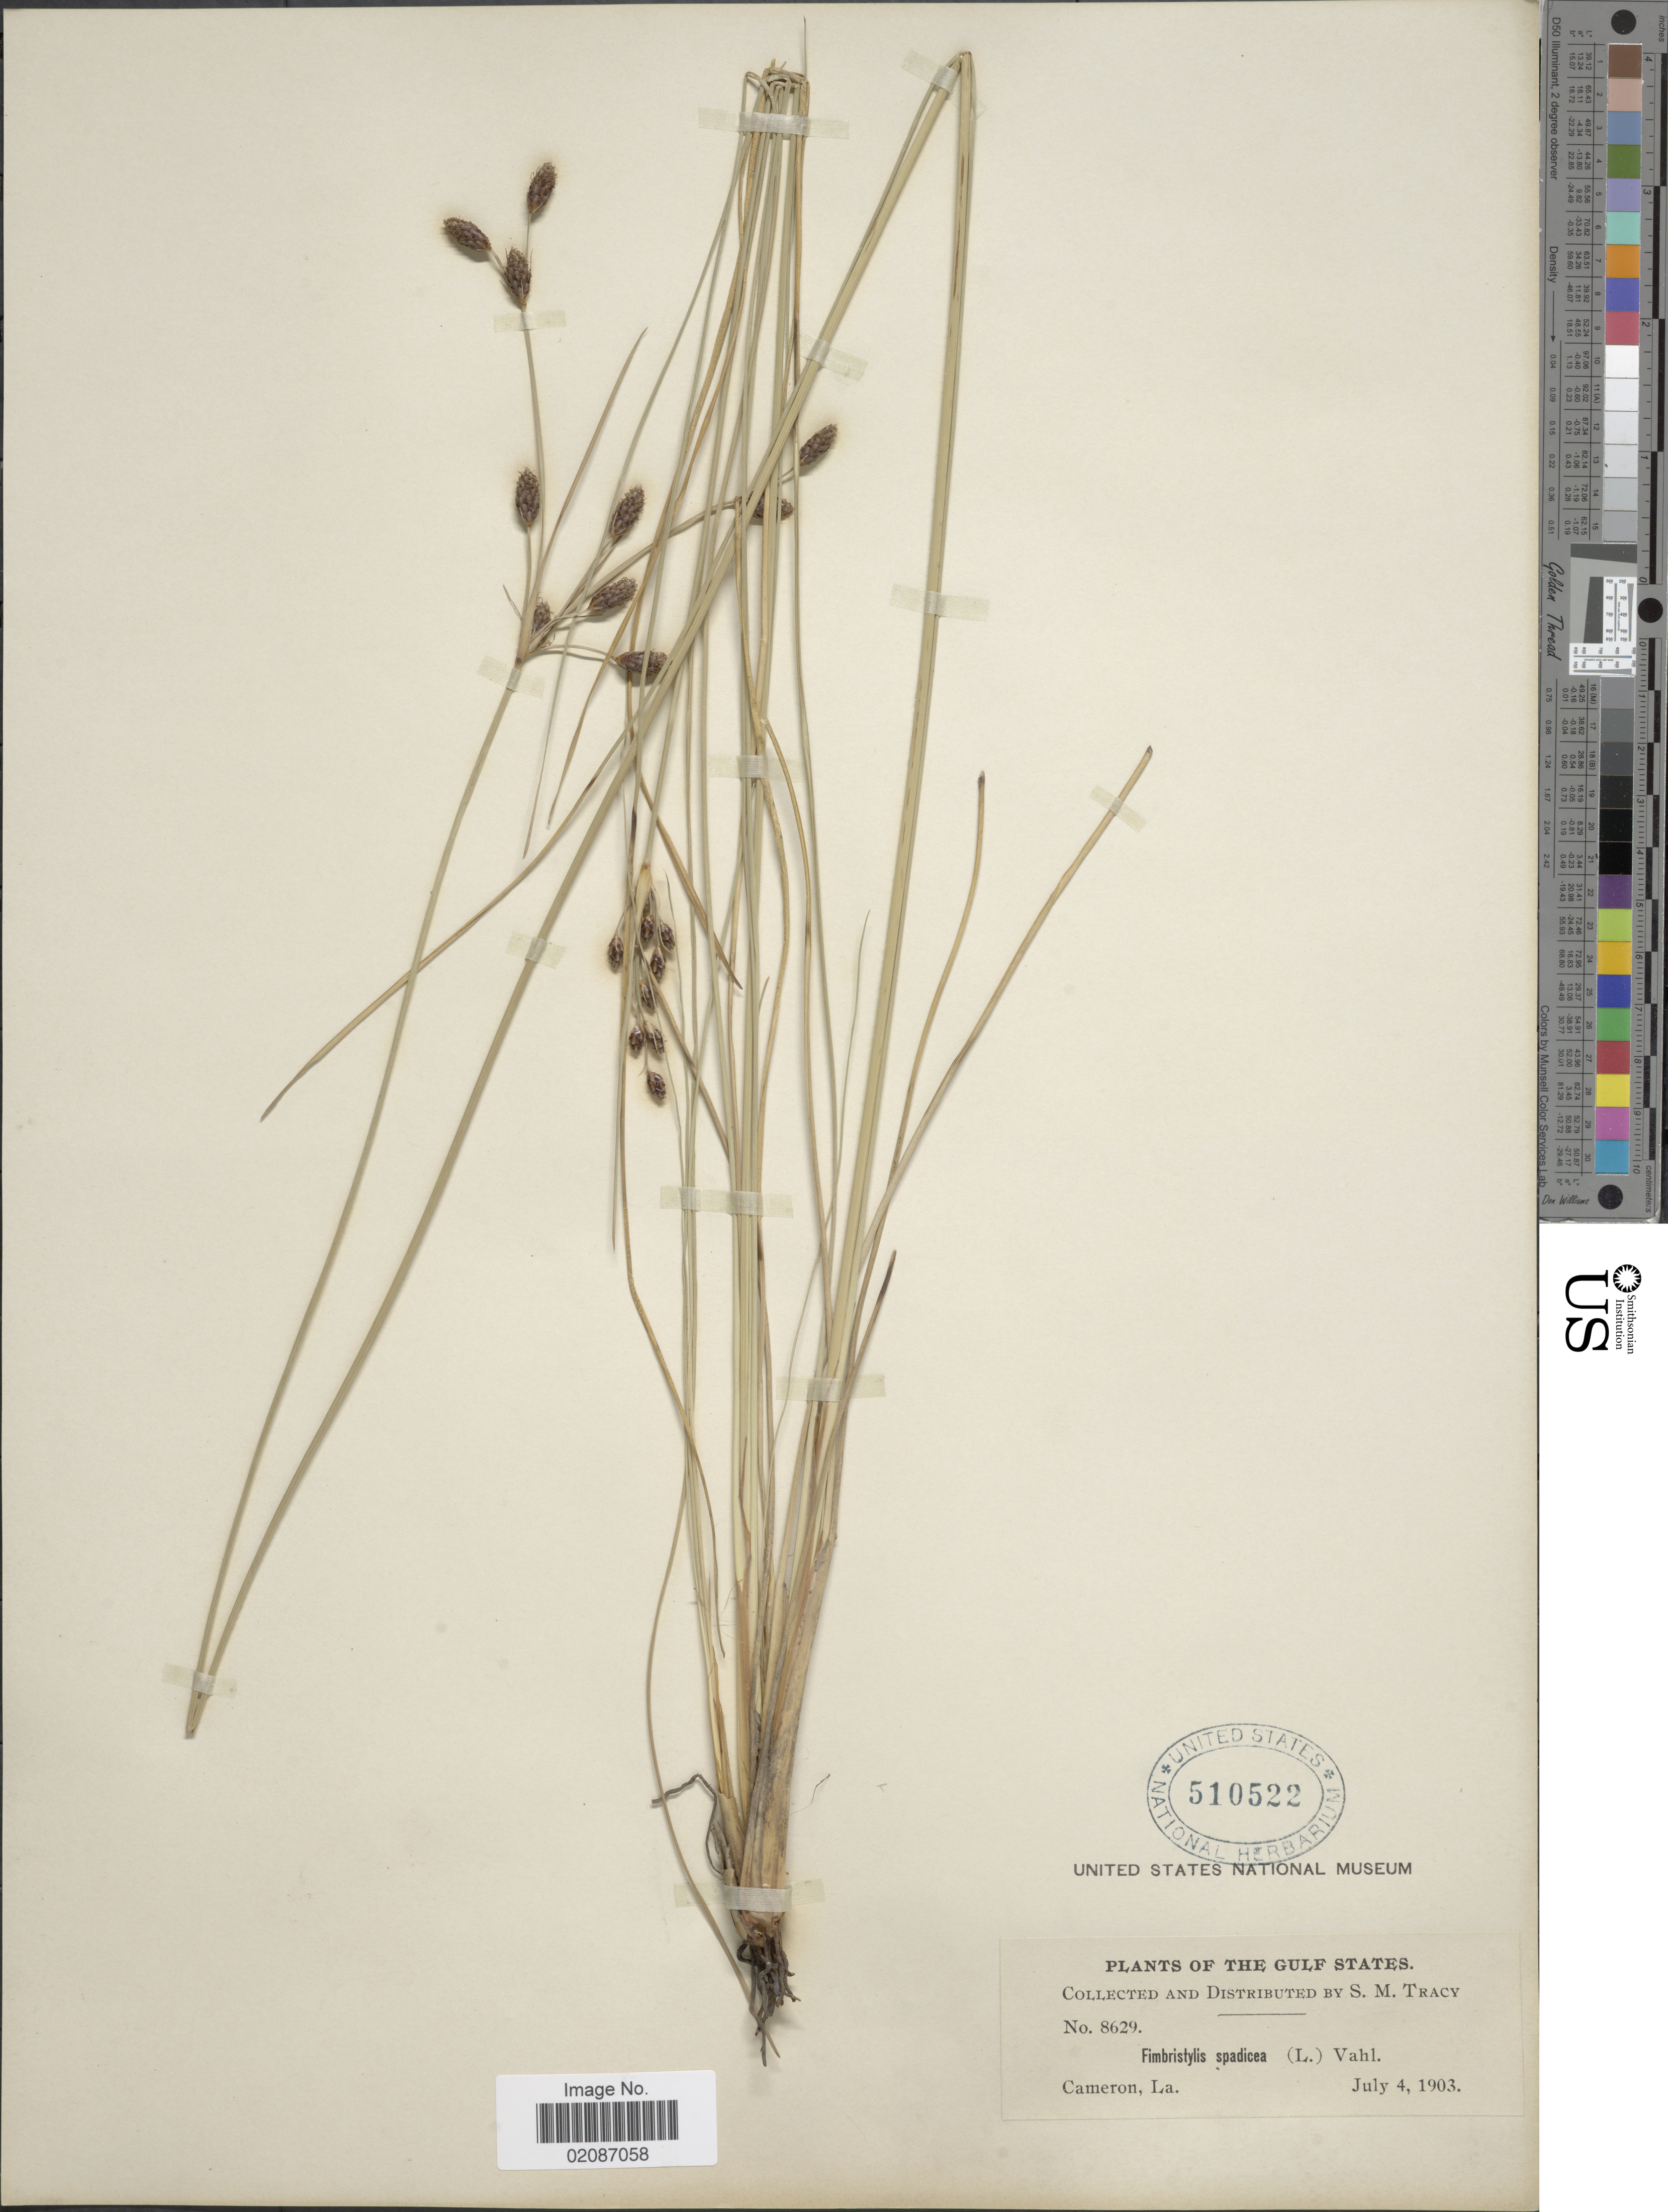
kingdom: Plantae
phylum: Tracheophyta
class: Liliopsida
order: Poales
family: Cyperaceae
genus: Fimbristylis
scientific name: Fimbristylis spadicea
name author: (L.) Vahl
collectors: S. M. Tracy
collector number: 8629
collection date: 1903-07-04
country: United States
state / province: Louisiana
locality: The Gulf States, Cameron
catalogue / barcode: US 510522